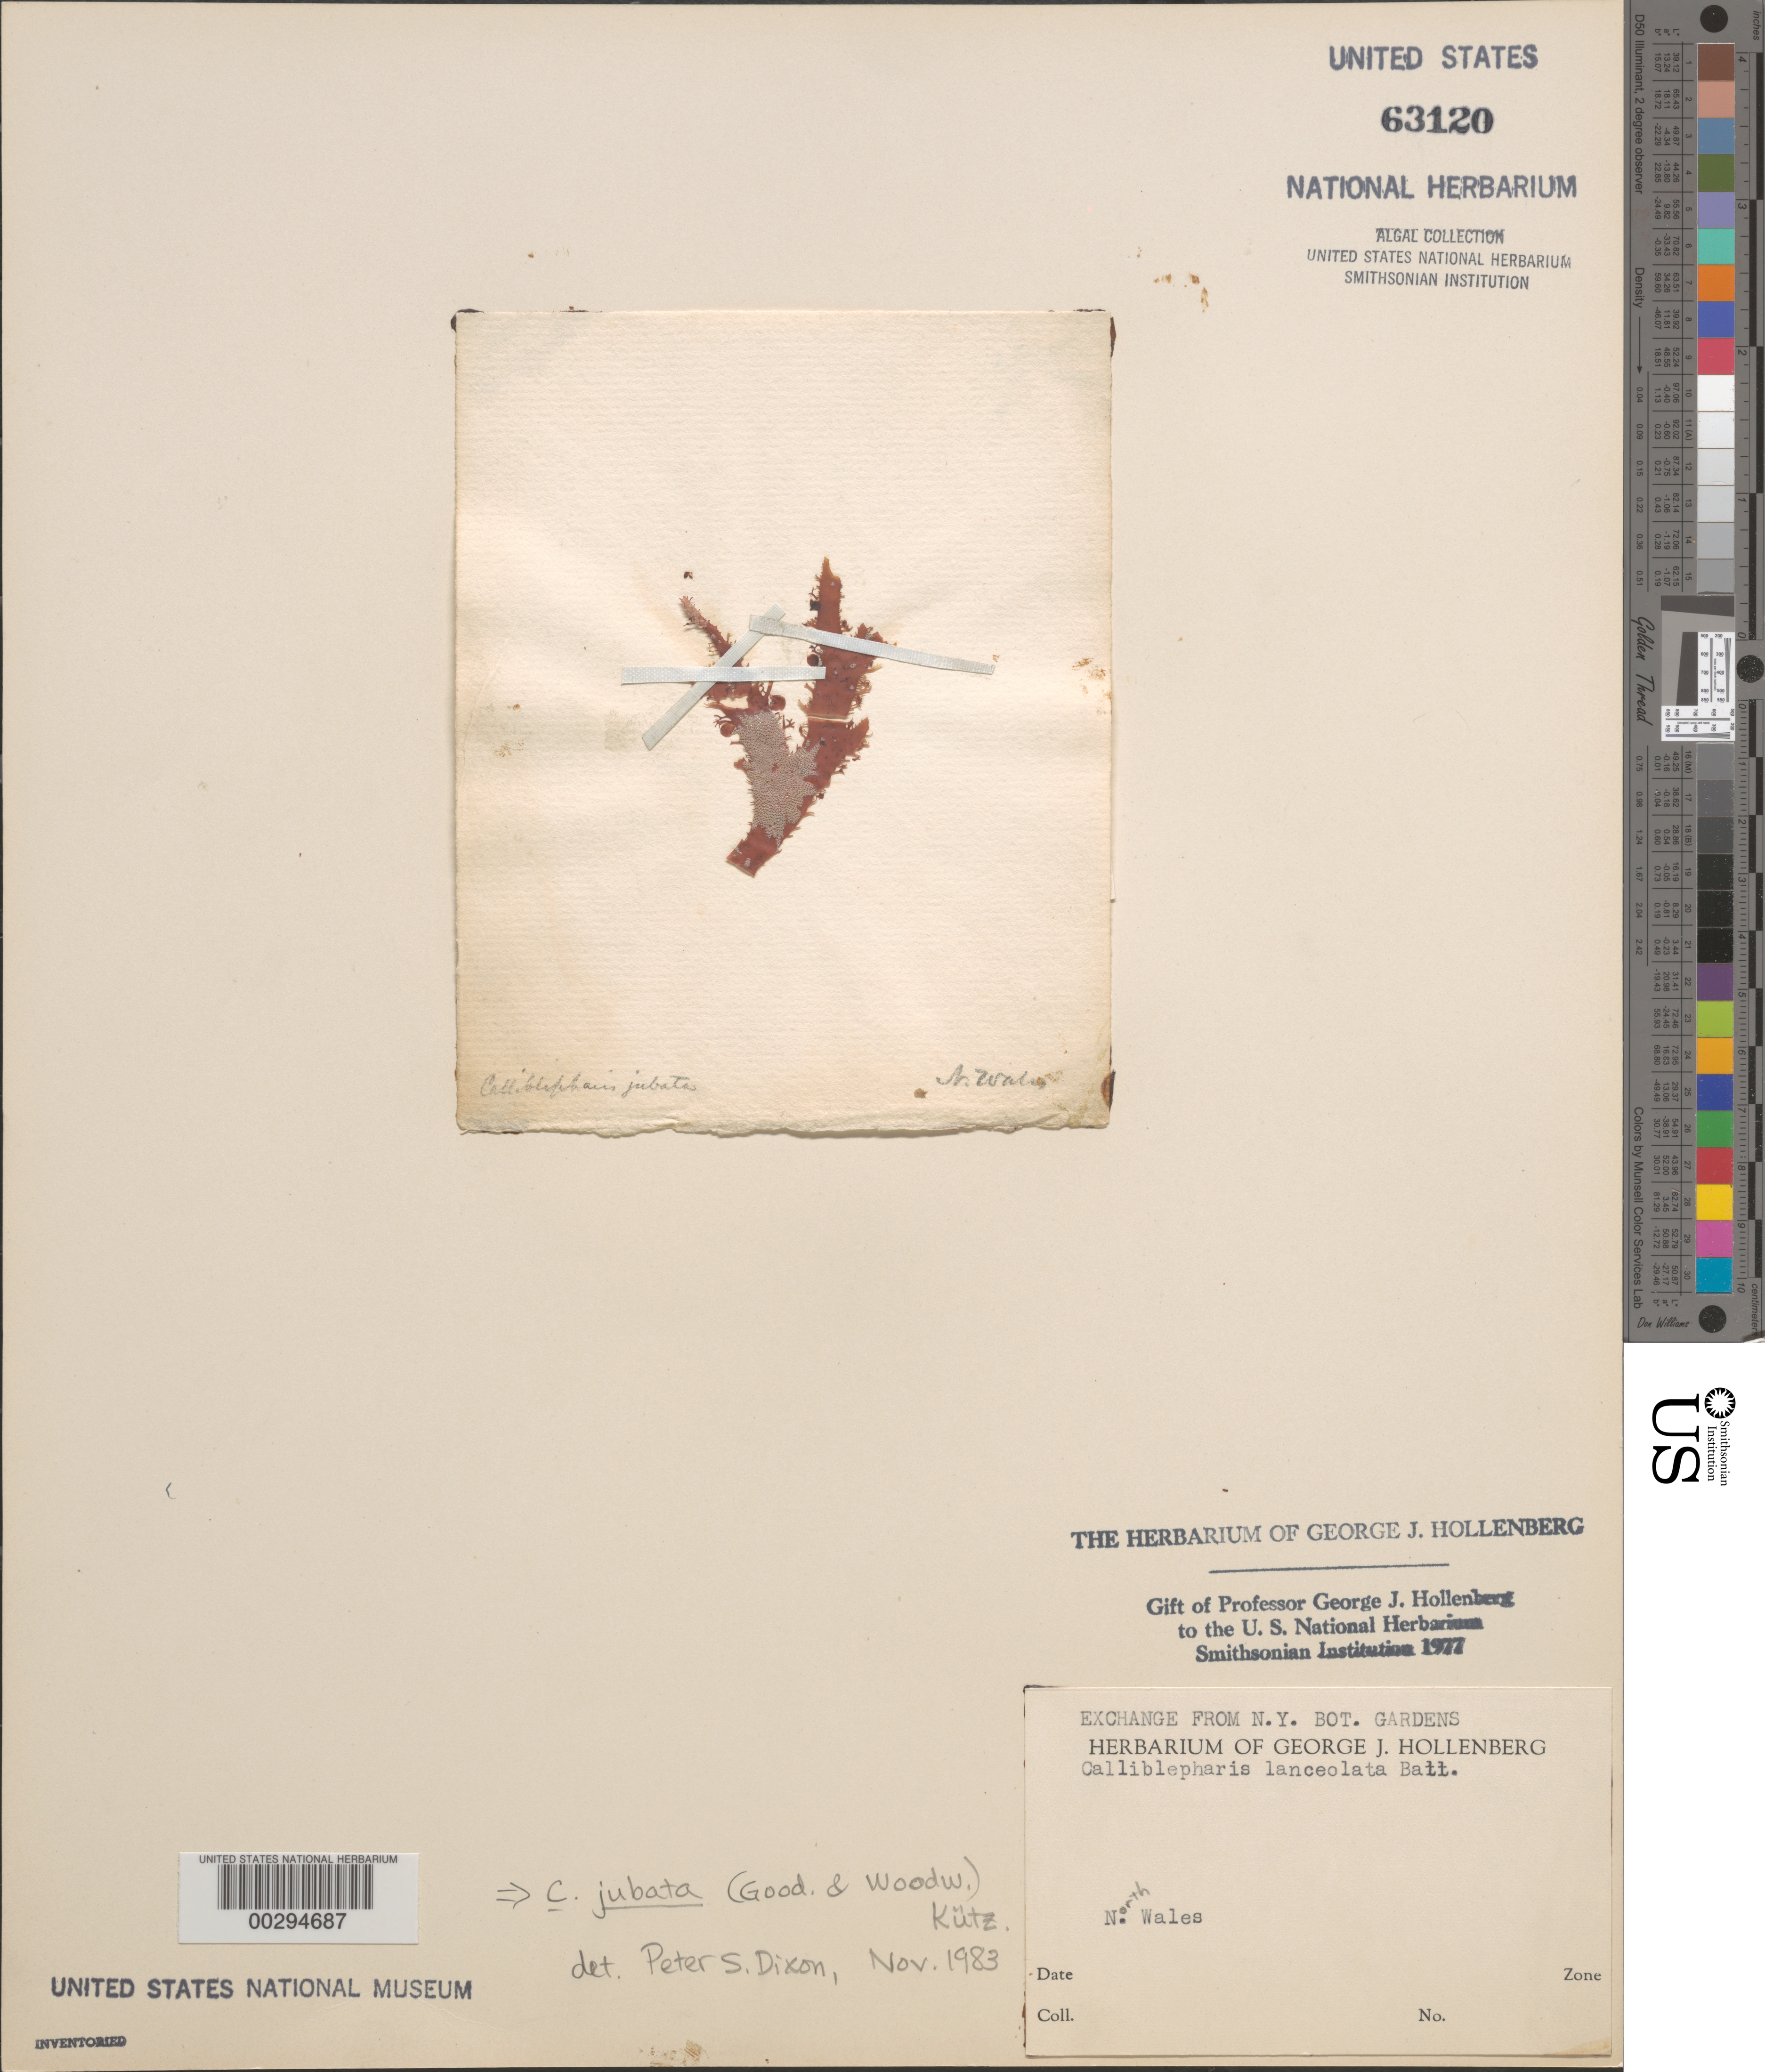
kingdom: Plantae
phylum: Rhodophyta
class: Florideophyceae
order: Gigartinales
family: Cystocloniaceae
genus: Calliblepharis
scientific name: Calliblepharis jubata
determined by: Dixon, P. S.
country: United Kingdom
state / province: Wales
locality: Northern region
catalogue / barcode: US 63120